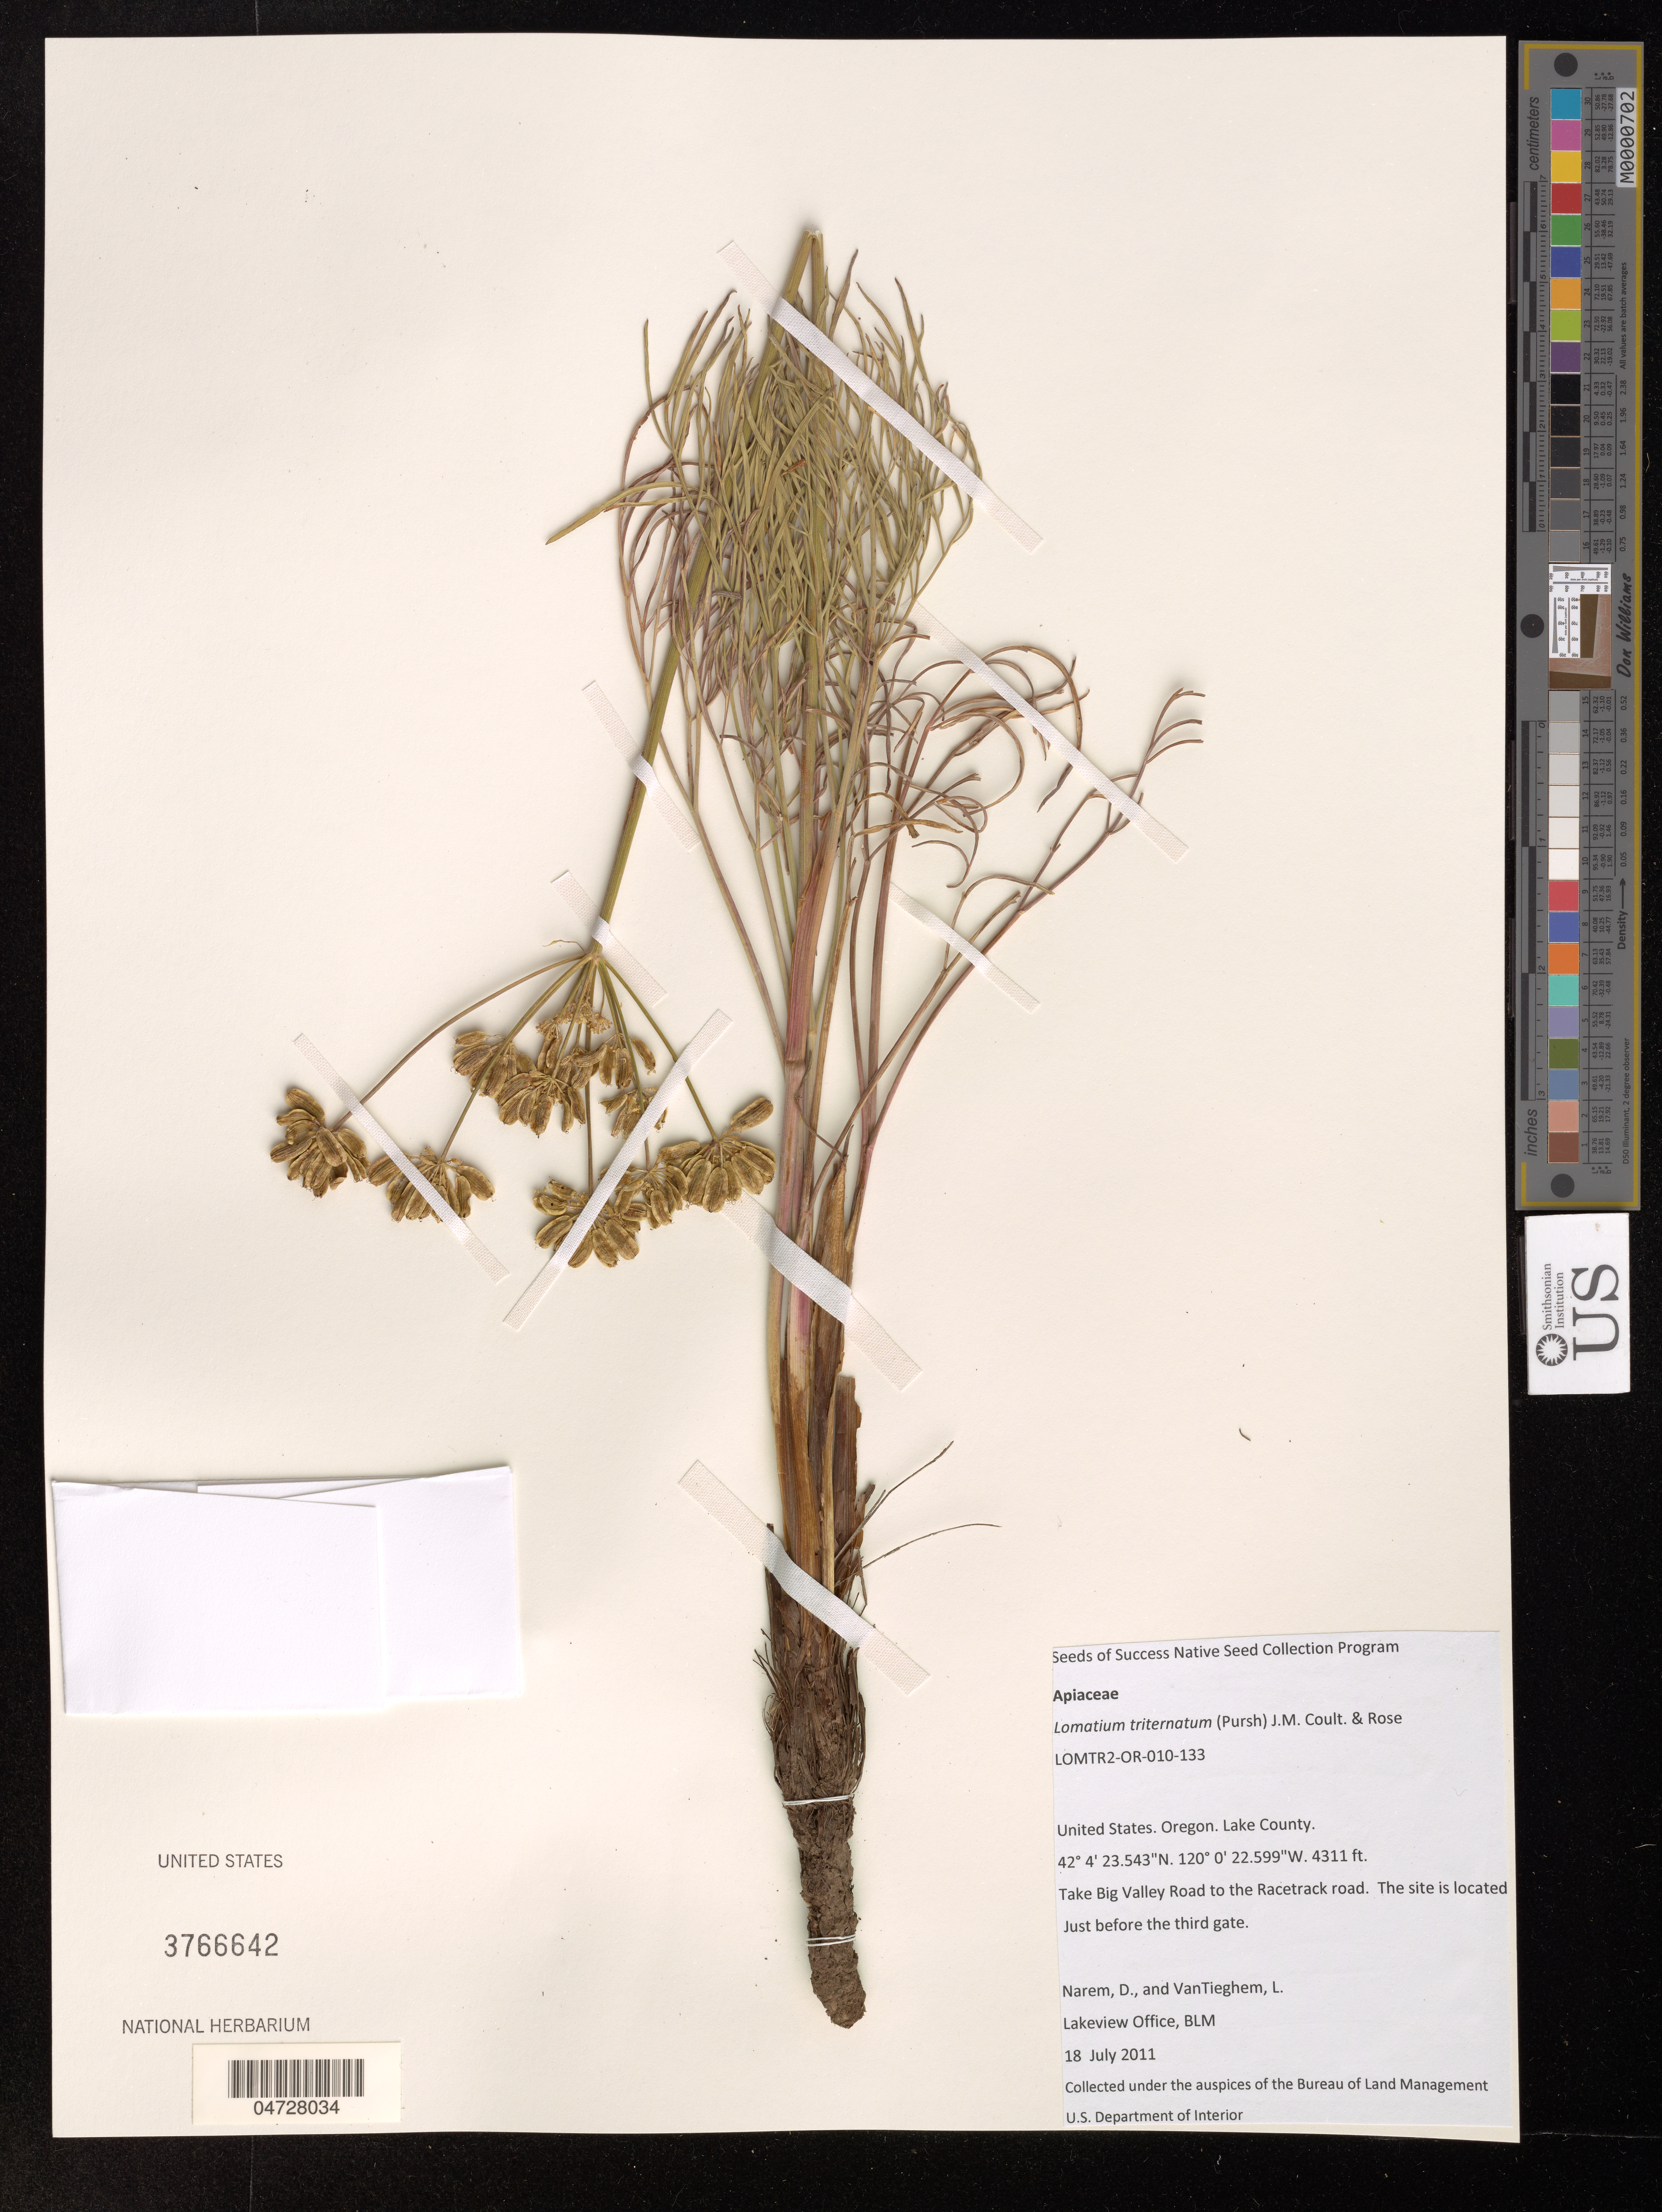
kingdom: Plantae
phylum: Tracheophyta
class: Magnoliopsida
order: Apiales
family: Apiaceae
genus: Lomatium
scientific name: Lomatium triternatum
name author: (Pursh) J.M. Coult. & Rose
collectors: D. Narem & L. VanTieghem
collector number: LOMTR2-OR-010-133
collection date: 2011-07-18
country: United States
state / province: Oregon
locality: Lake County. Take Big Valley Road to the Racetrack road. The site is just before the third gate.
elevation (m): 1314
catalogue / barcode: US 3766642